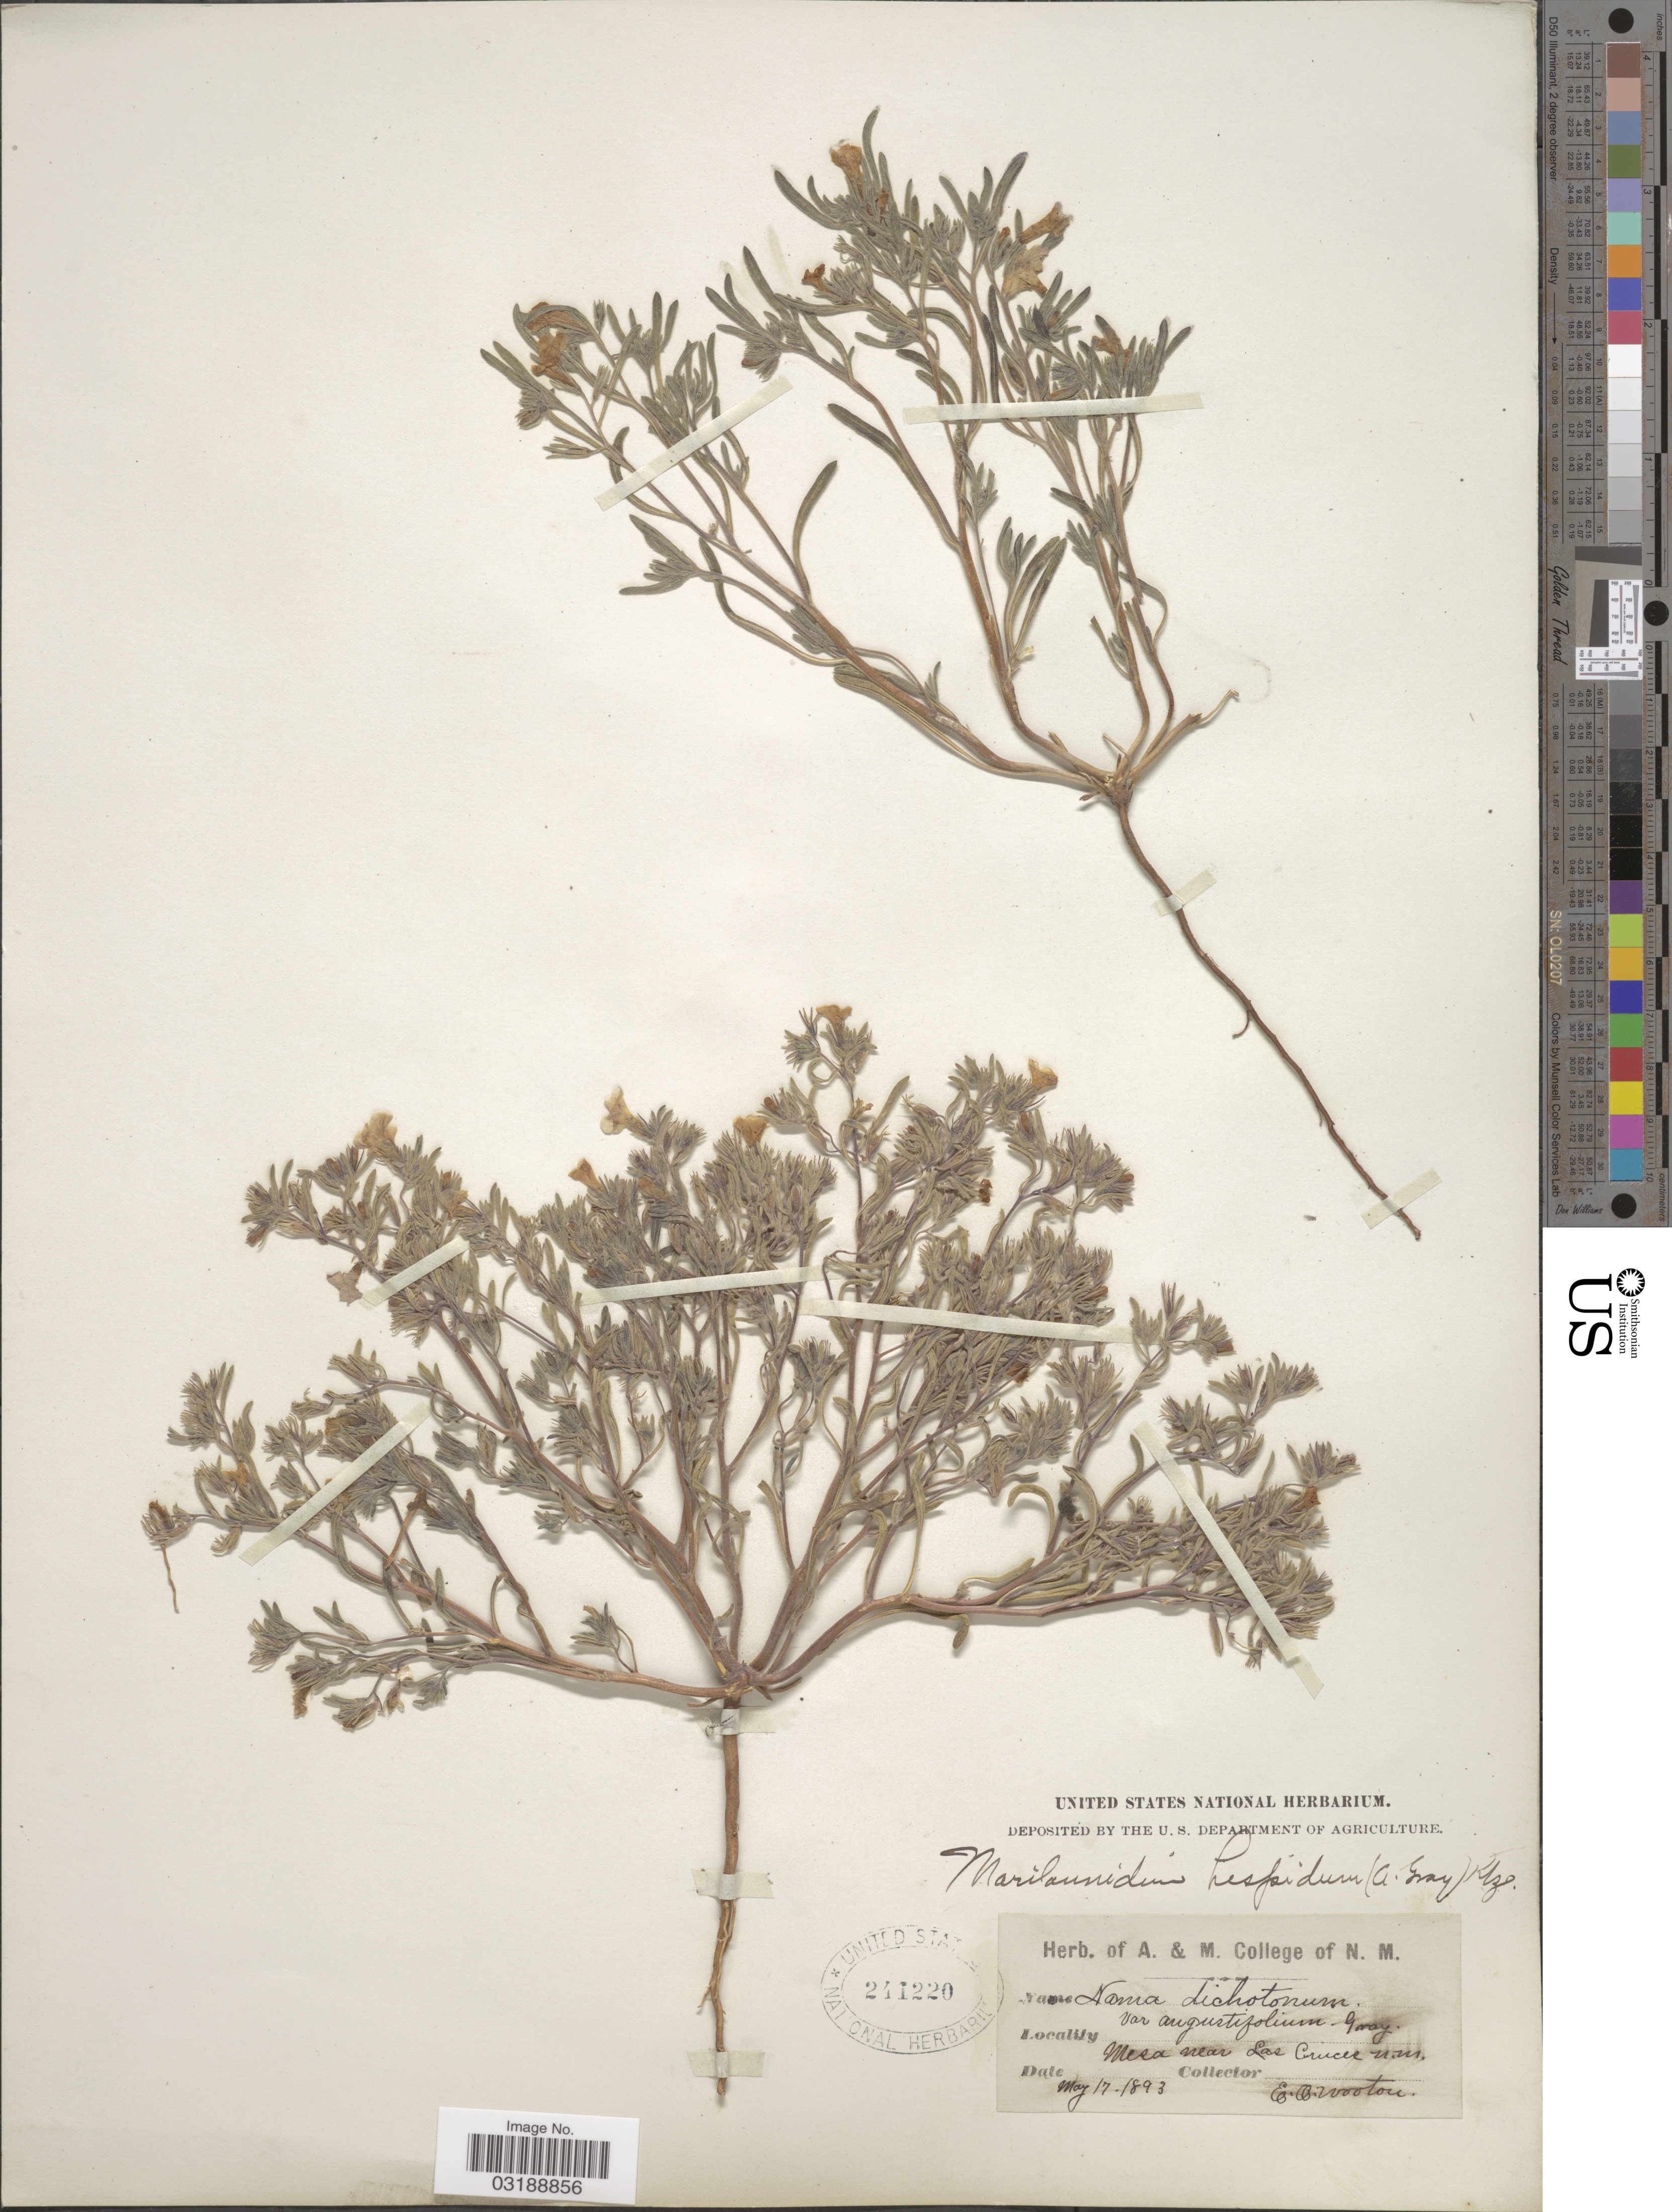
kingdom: Plantae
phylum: Tracheophyta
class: Magnoliopsida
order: Boraginales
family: Namaceae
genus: Nama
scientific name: Nama hispida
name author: A. Gray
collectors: E. O. Wooton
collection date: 1893-05-17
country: United States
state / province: New Mexico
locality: Mesa near Las Cruces.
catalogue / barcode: US 241220